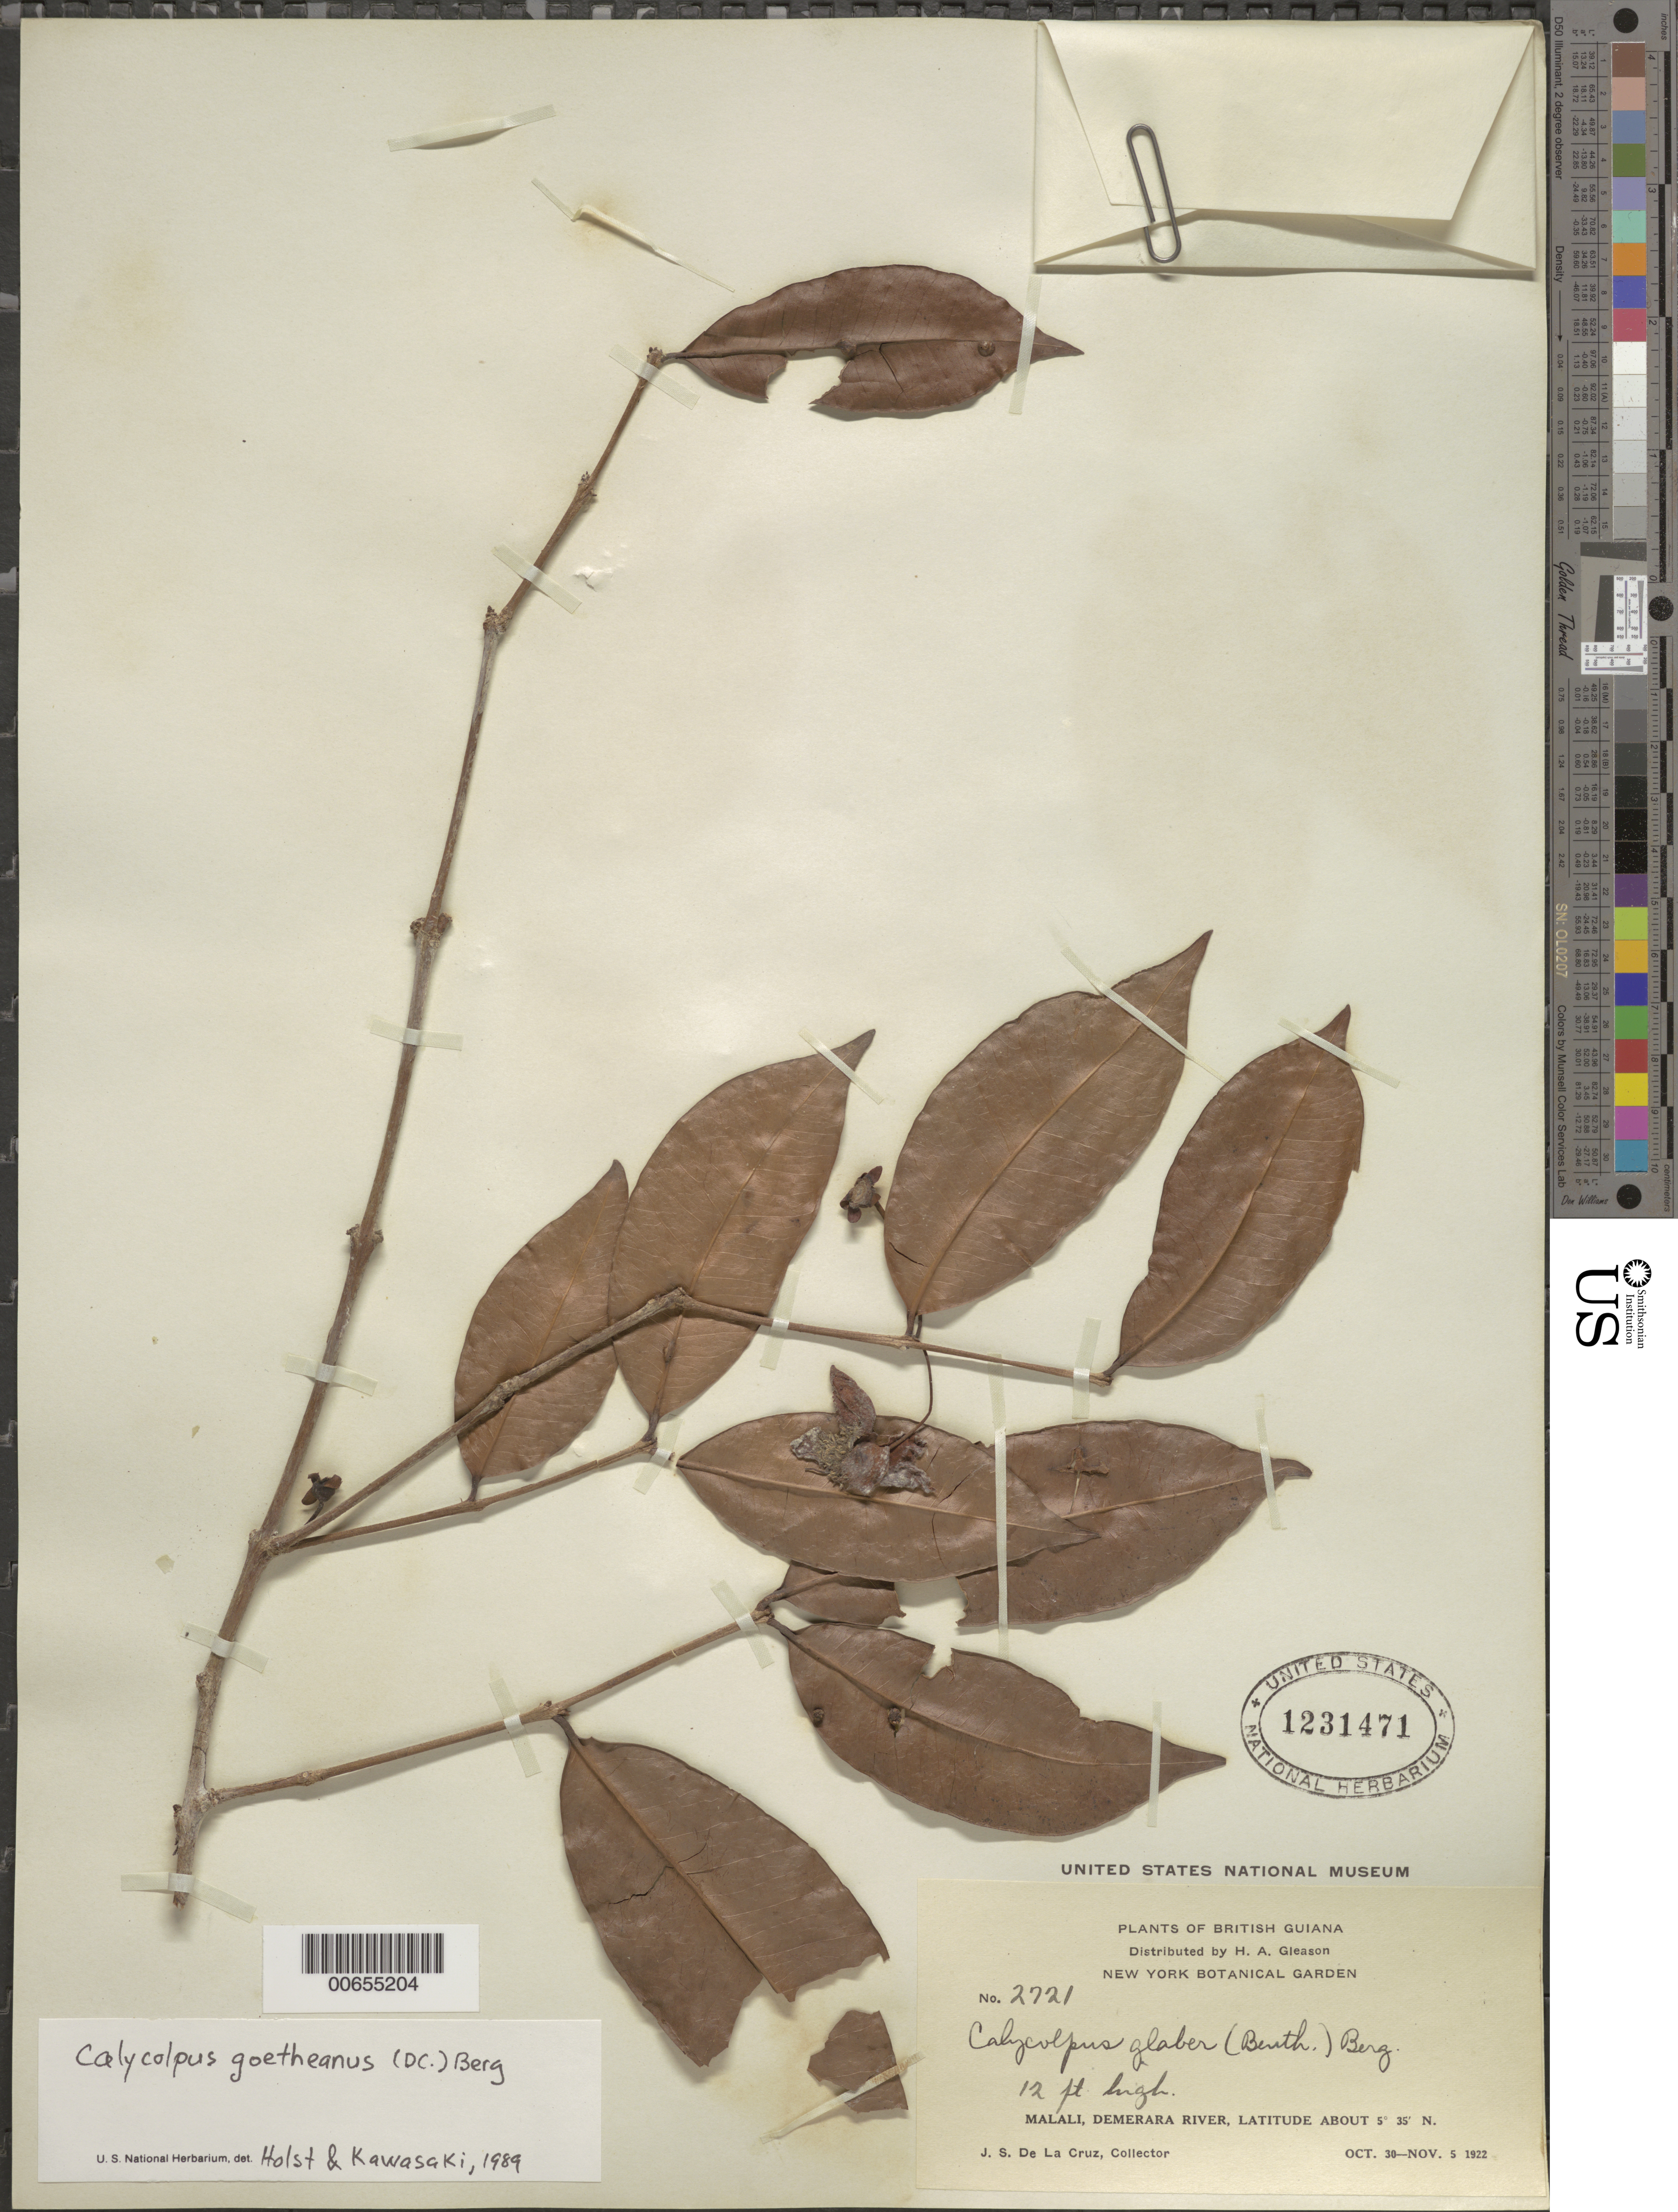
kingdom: Plantae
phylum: Tracheophyta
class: Magnoliopsida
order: Myrtales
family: Myrtaceae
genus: Calycolpus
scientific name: Calycolpus goetheanus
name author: (DC.) O. Berg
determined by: Holst, Bruce K.; Kawasaki, María L.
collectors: J. S. de la Cruz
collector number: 2721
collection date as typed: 30-Oct-22 to 5-Nov-22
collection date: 1922-10-30/1922-11-05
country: Guyana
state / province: U. Demerara-Berbice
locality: Malali, Demerara R.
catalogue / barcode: US 1231471